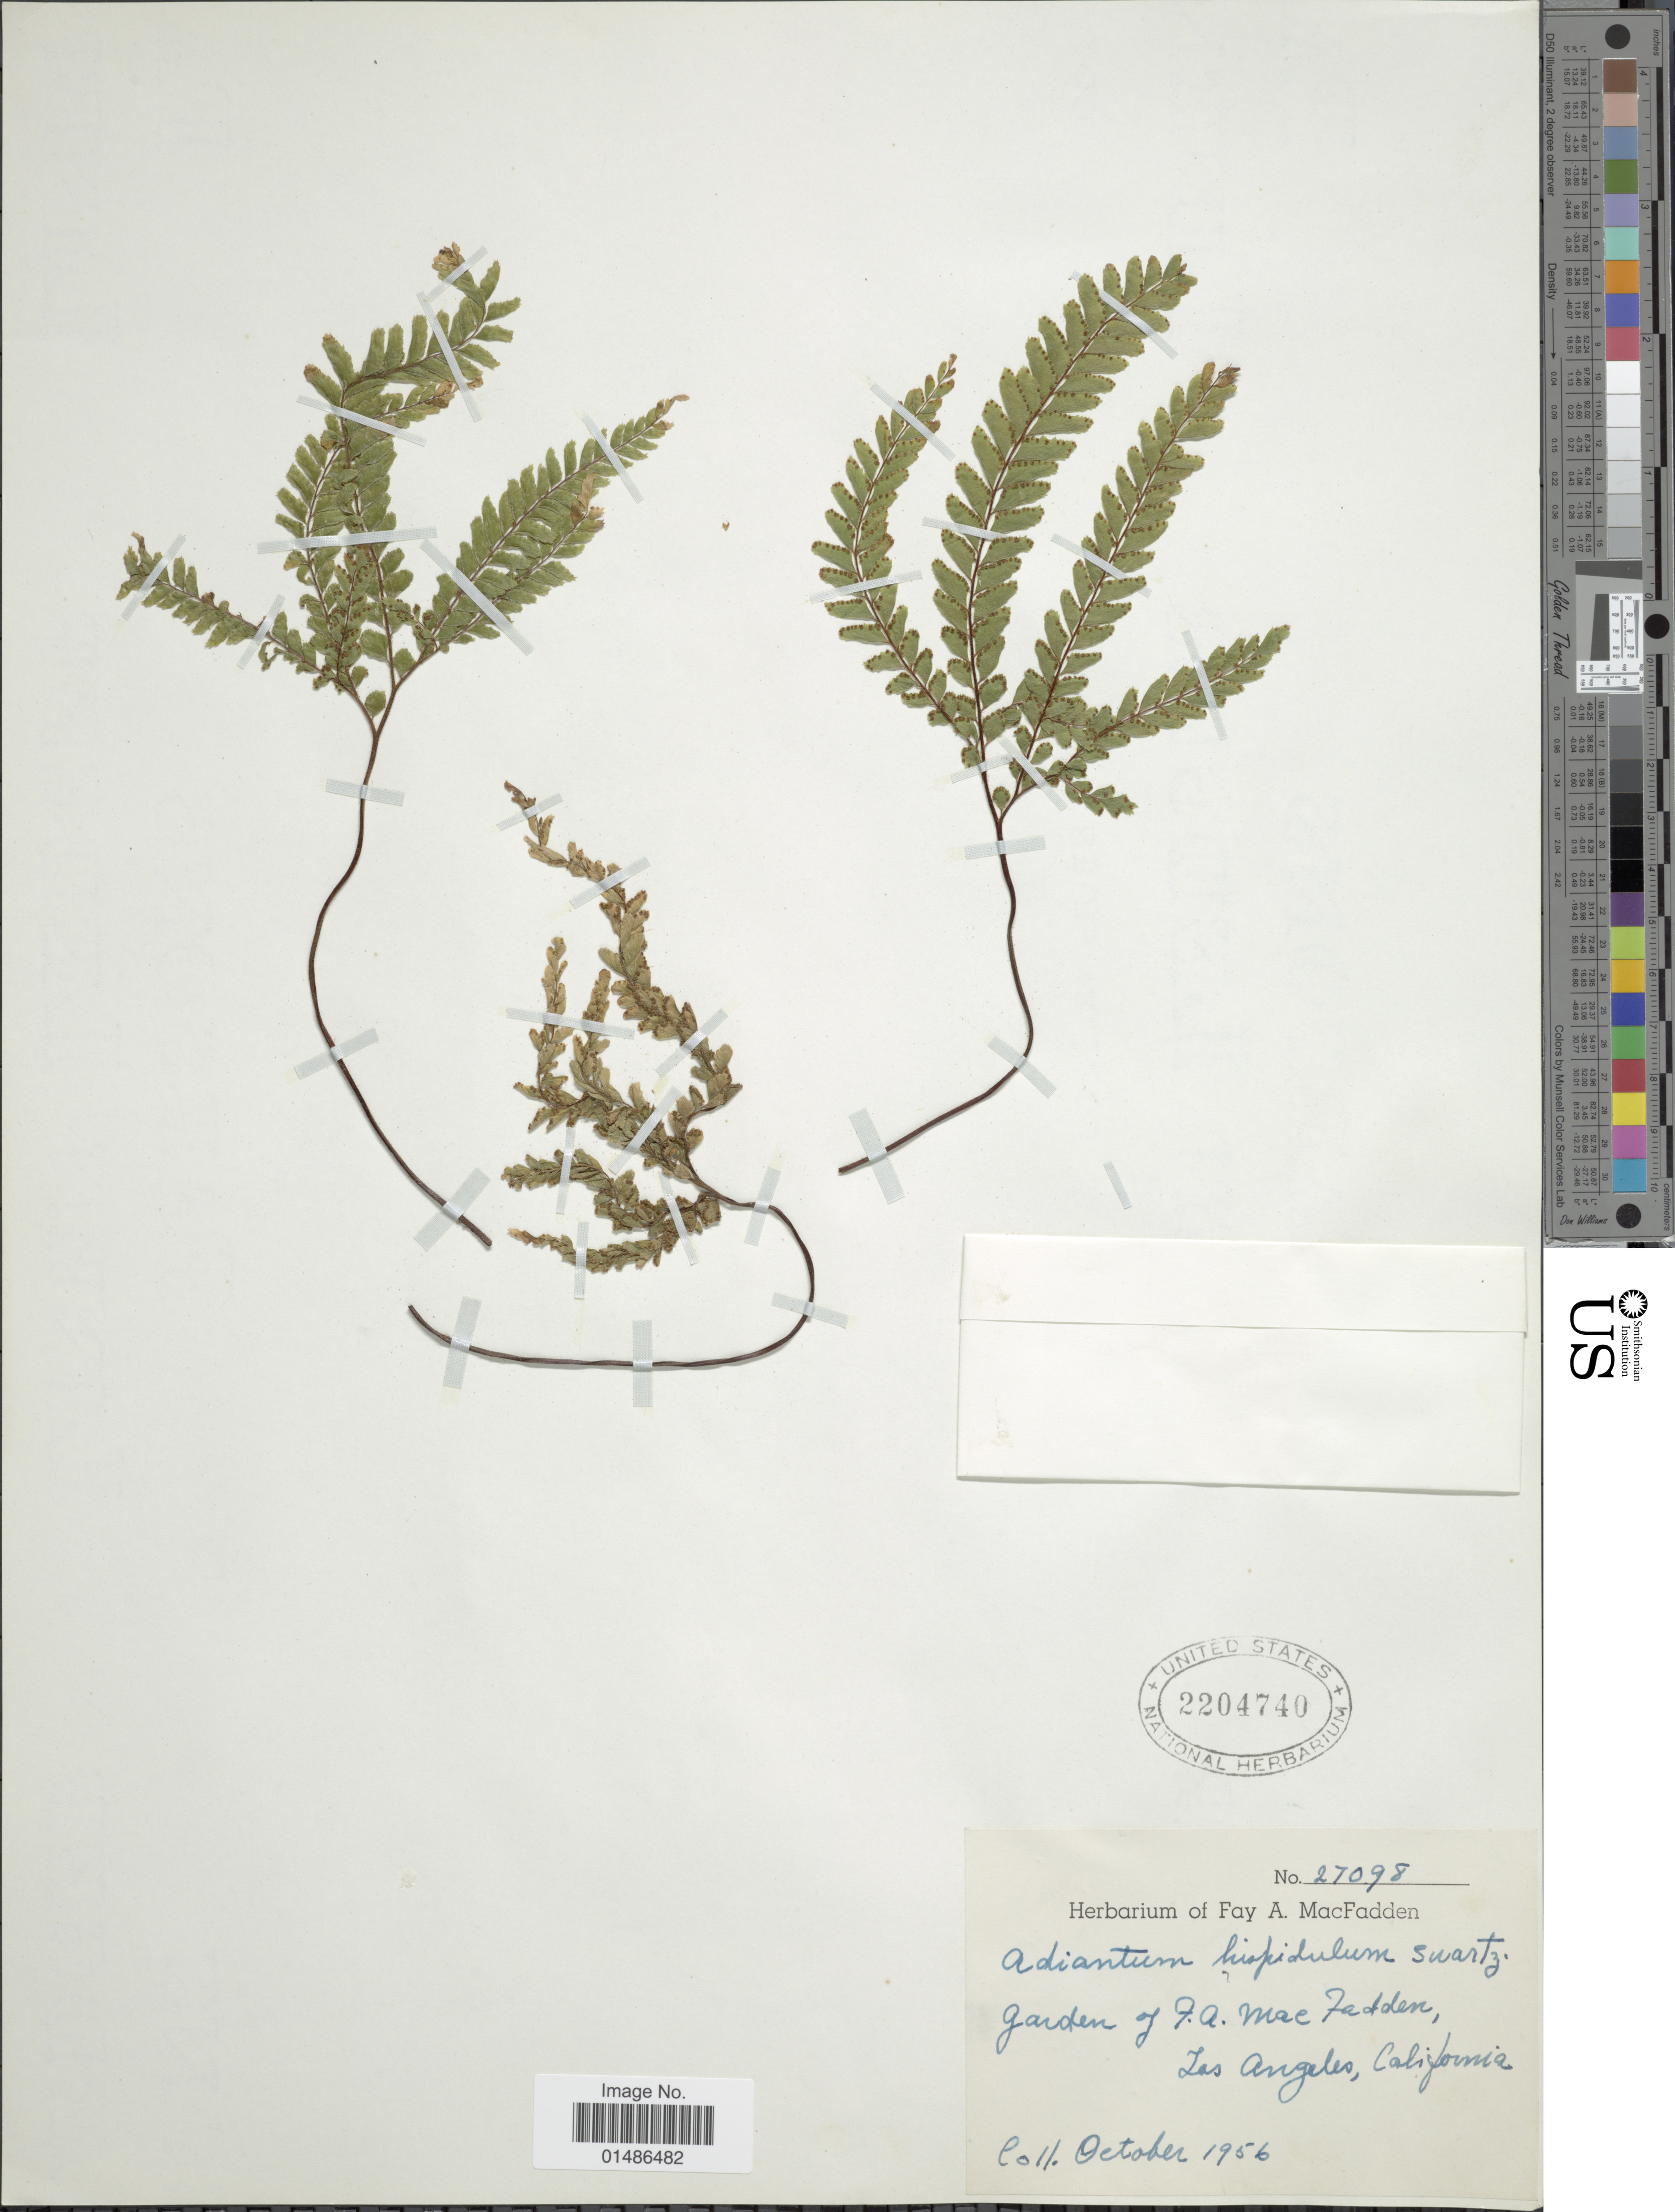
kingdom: Plantae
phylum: Tracheophyta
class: Polypodiopsida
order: Polypodiales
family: Pteridaceae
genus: Adiantum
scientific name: Adiantum hispidulum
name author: Sw.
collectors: ex herb. Fay A. MacFadden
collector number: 27098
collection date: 1956-10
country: United States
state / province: California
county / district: Los Angeles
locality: Garden of F.A. Mac Fadden, Los Angeles.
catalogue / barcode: US 2204740